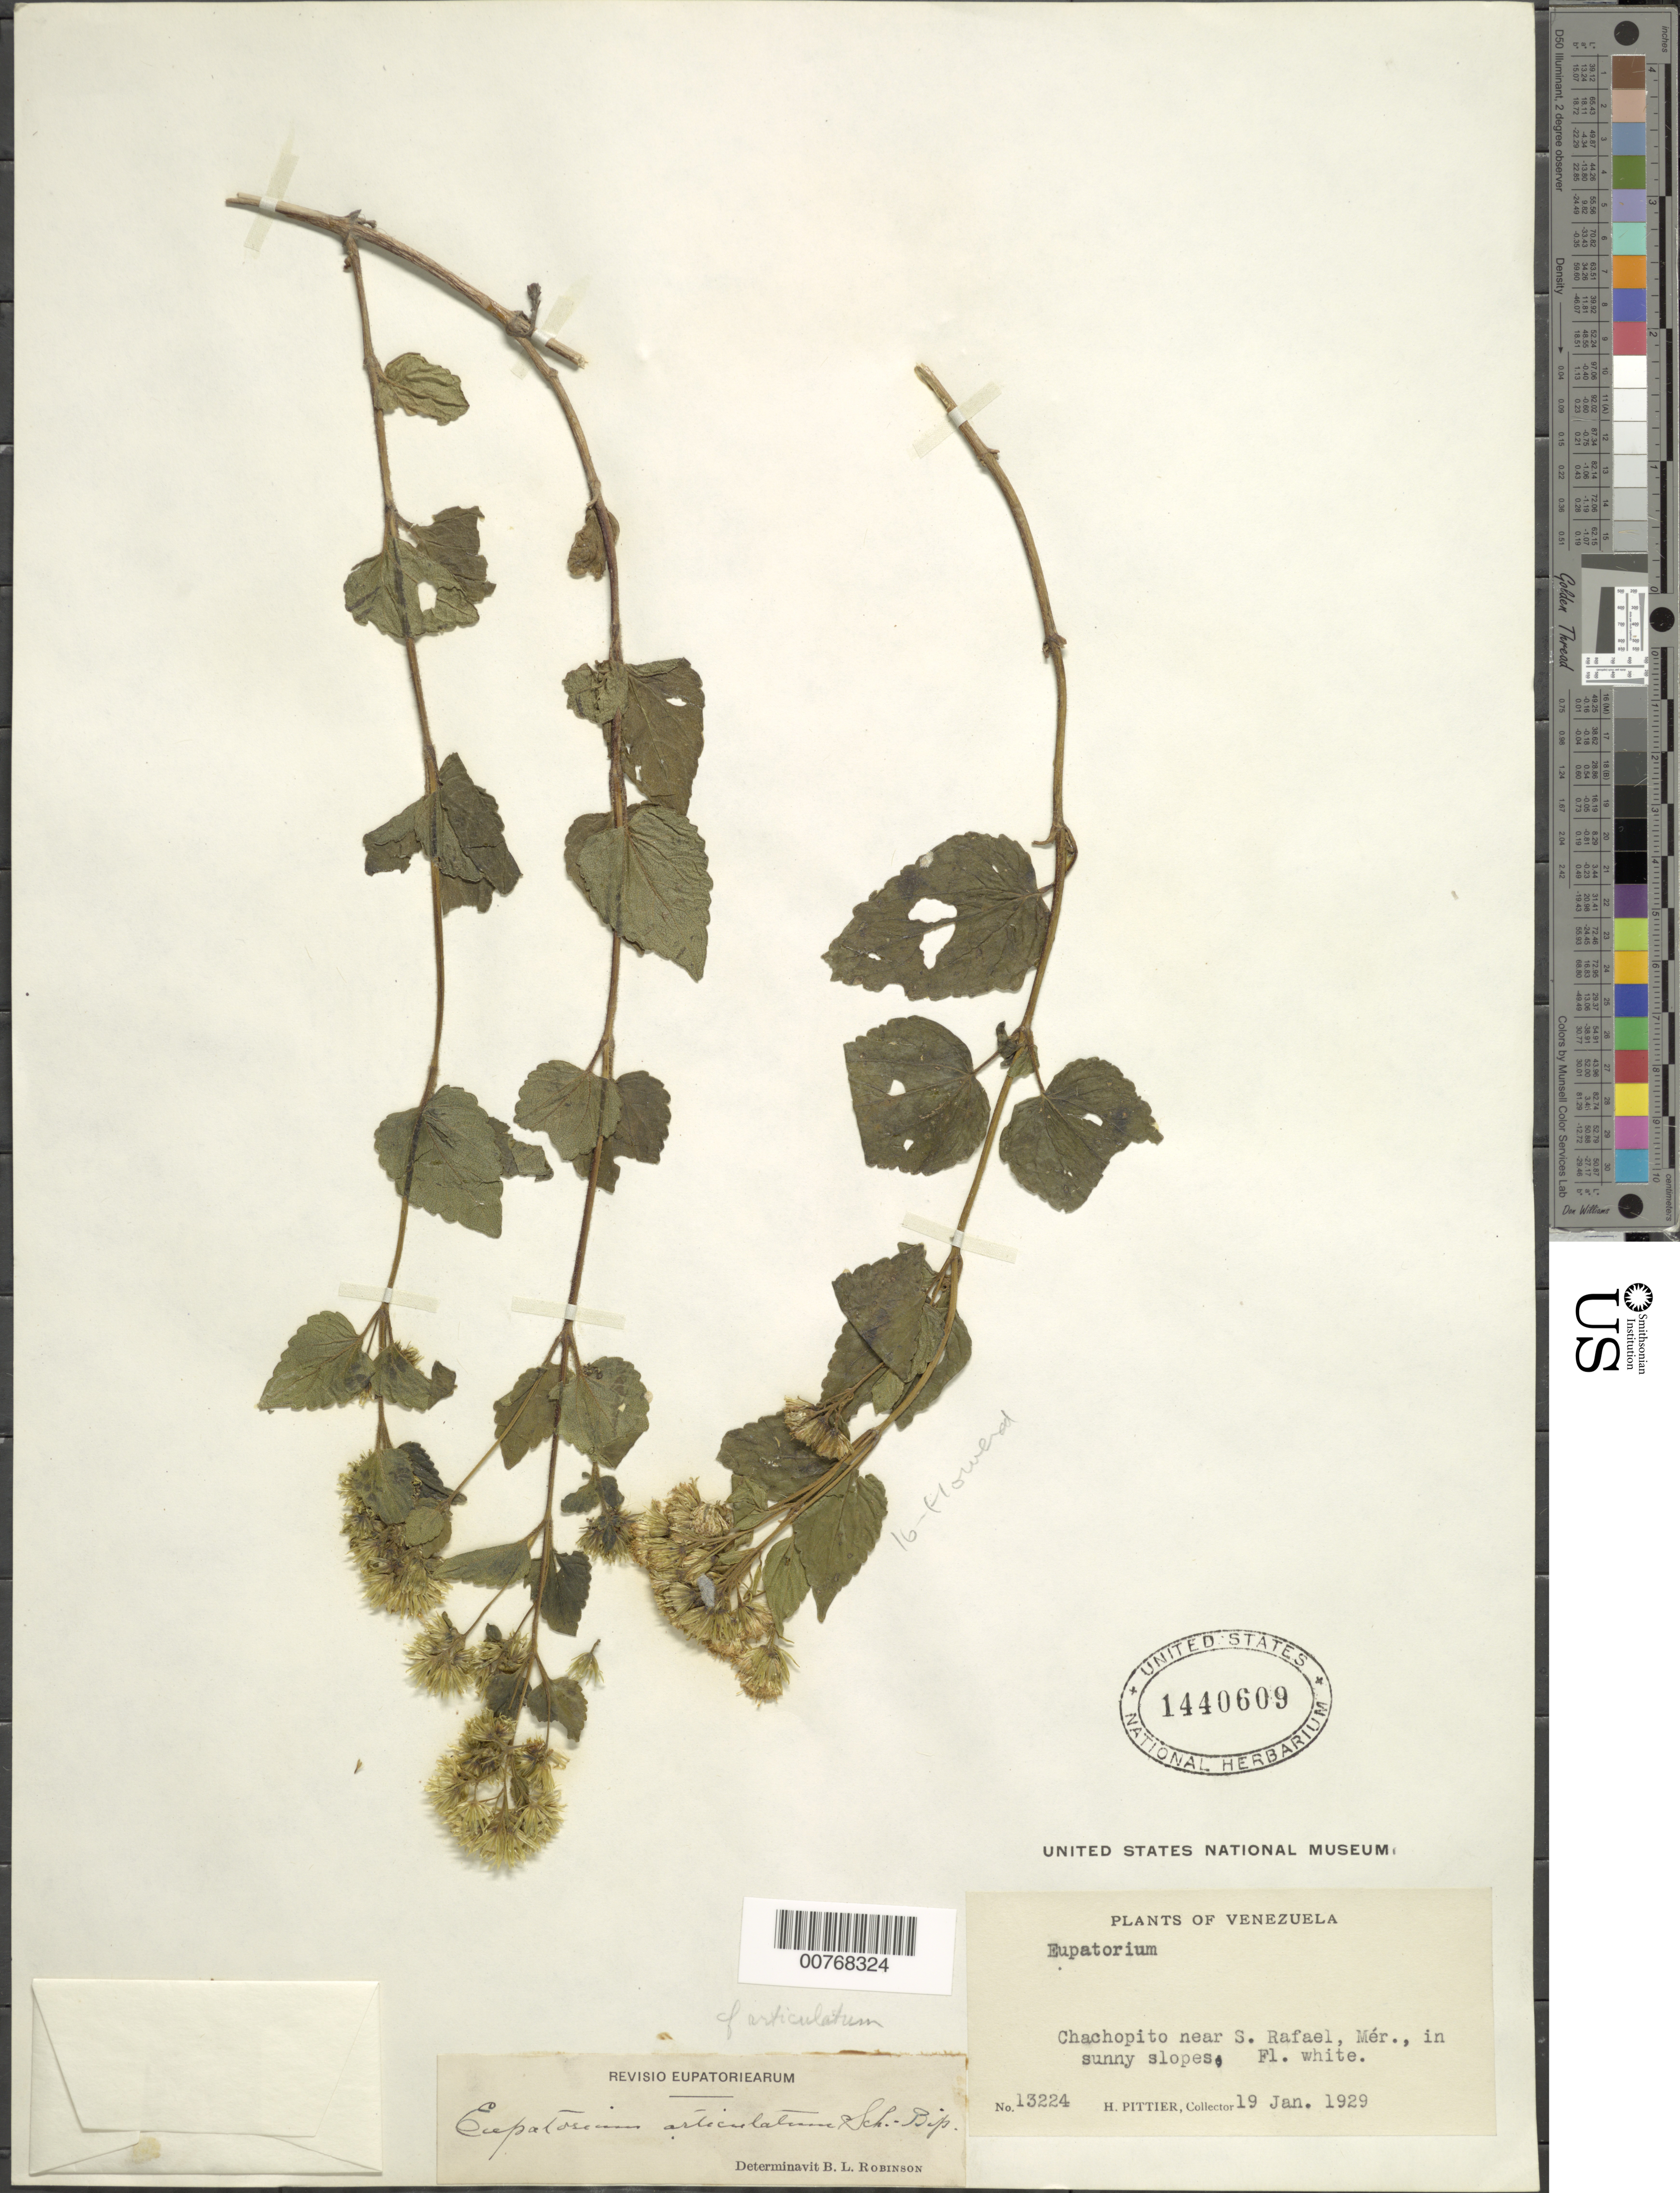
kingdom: Plantae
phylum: Tracheophyta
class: Magnoliopsida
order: Asterales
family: Asteraceae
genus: Ageratina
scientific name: Ageratina ibaguensis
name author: (Sch. Bip. ex Hieron.) R.M. King & H. Rob.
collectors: H. F. Pittier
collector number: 13224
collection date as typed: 19-Jan-29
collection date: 1929-01-19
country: Venezuela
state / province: Mérida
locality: Chachopito near S. Rafael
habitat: Sunny slopes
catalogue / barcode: US 1440609